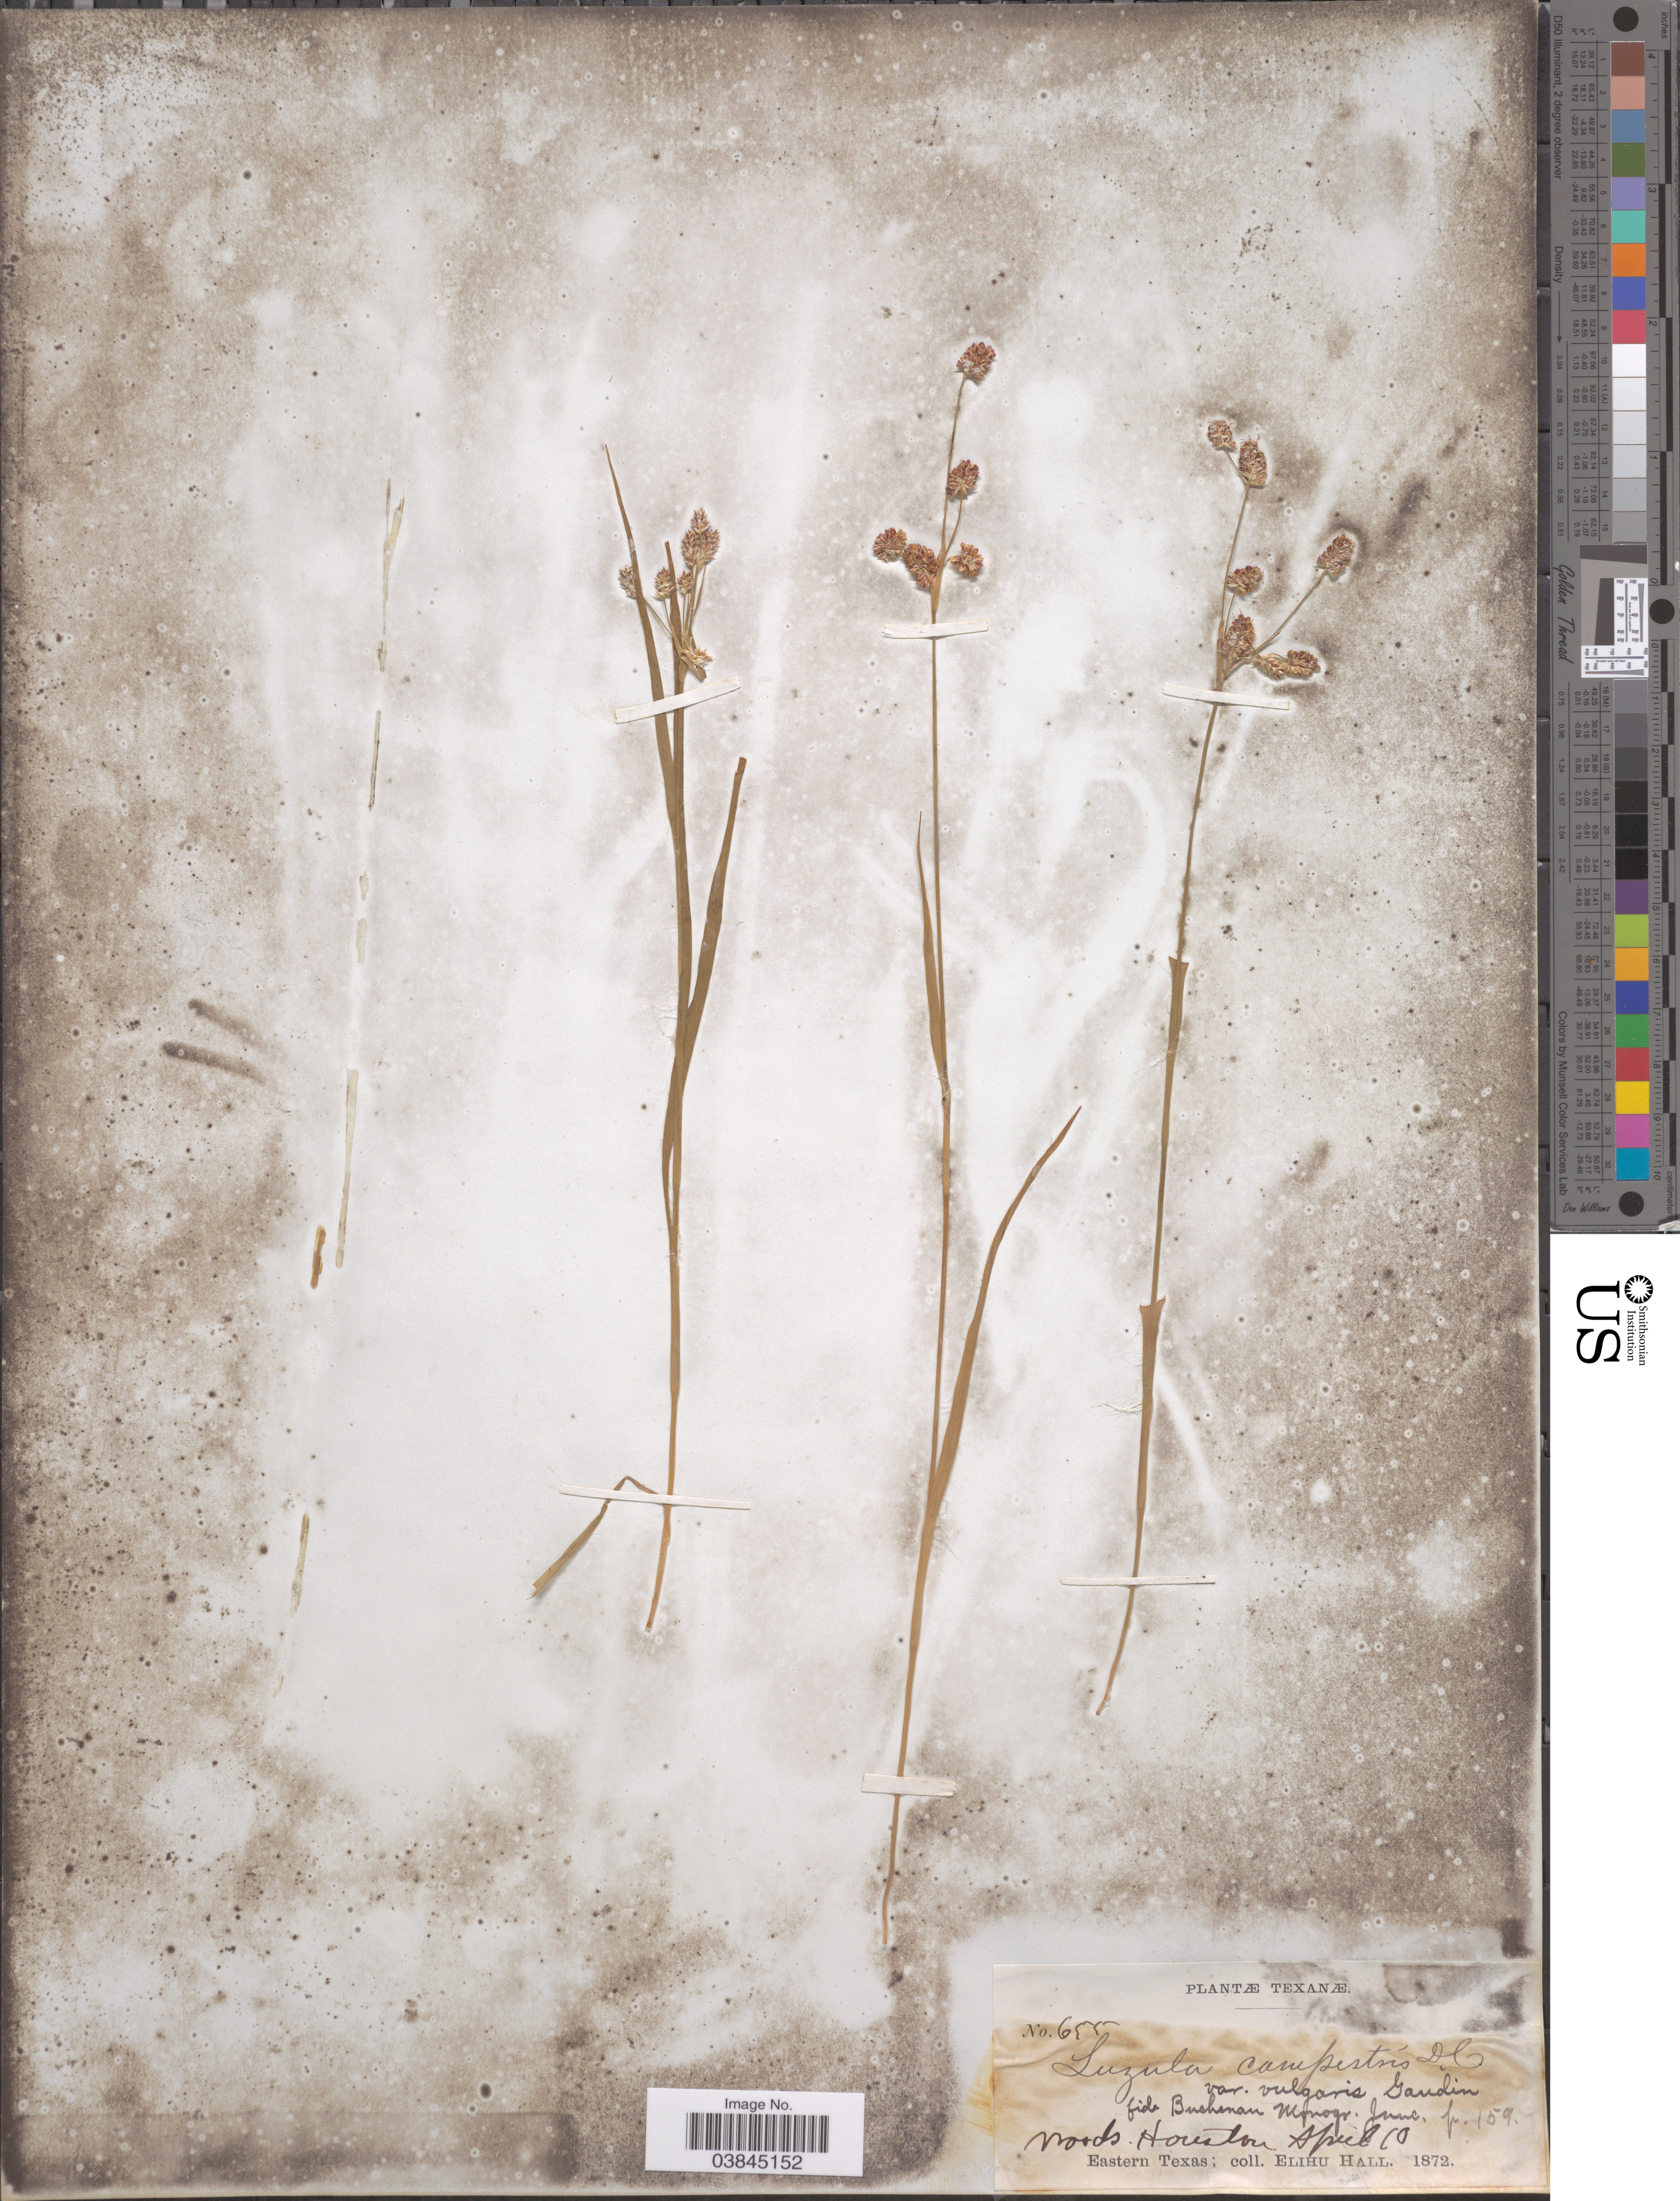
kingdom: Plantae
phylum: Tracheophyta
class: Liliopsida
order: Poales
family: Juncaceae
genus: Luzula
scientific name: Luzula bulbosa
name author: (Alph. Wood) Smyth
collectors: E. Hall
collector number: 655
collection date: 1872-04-10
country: United States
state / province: Texas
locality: Houston. Eastern Texas